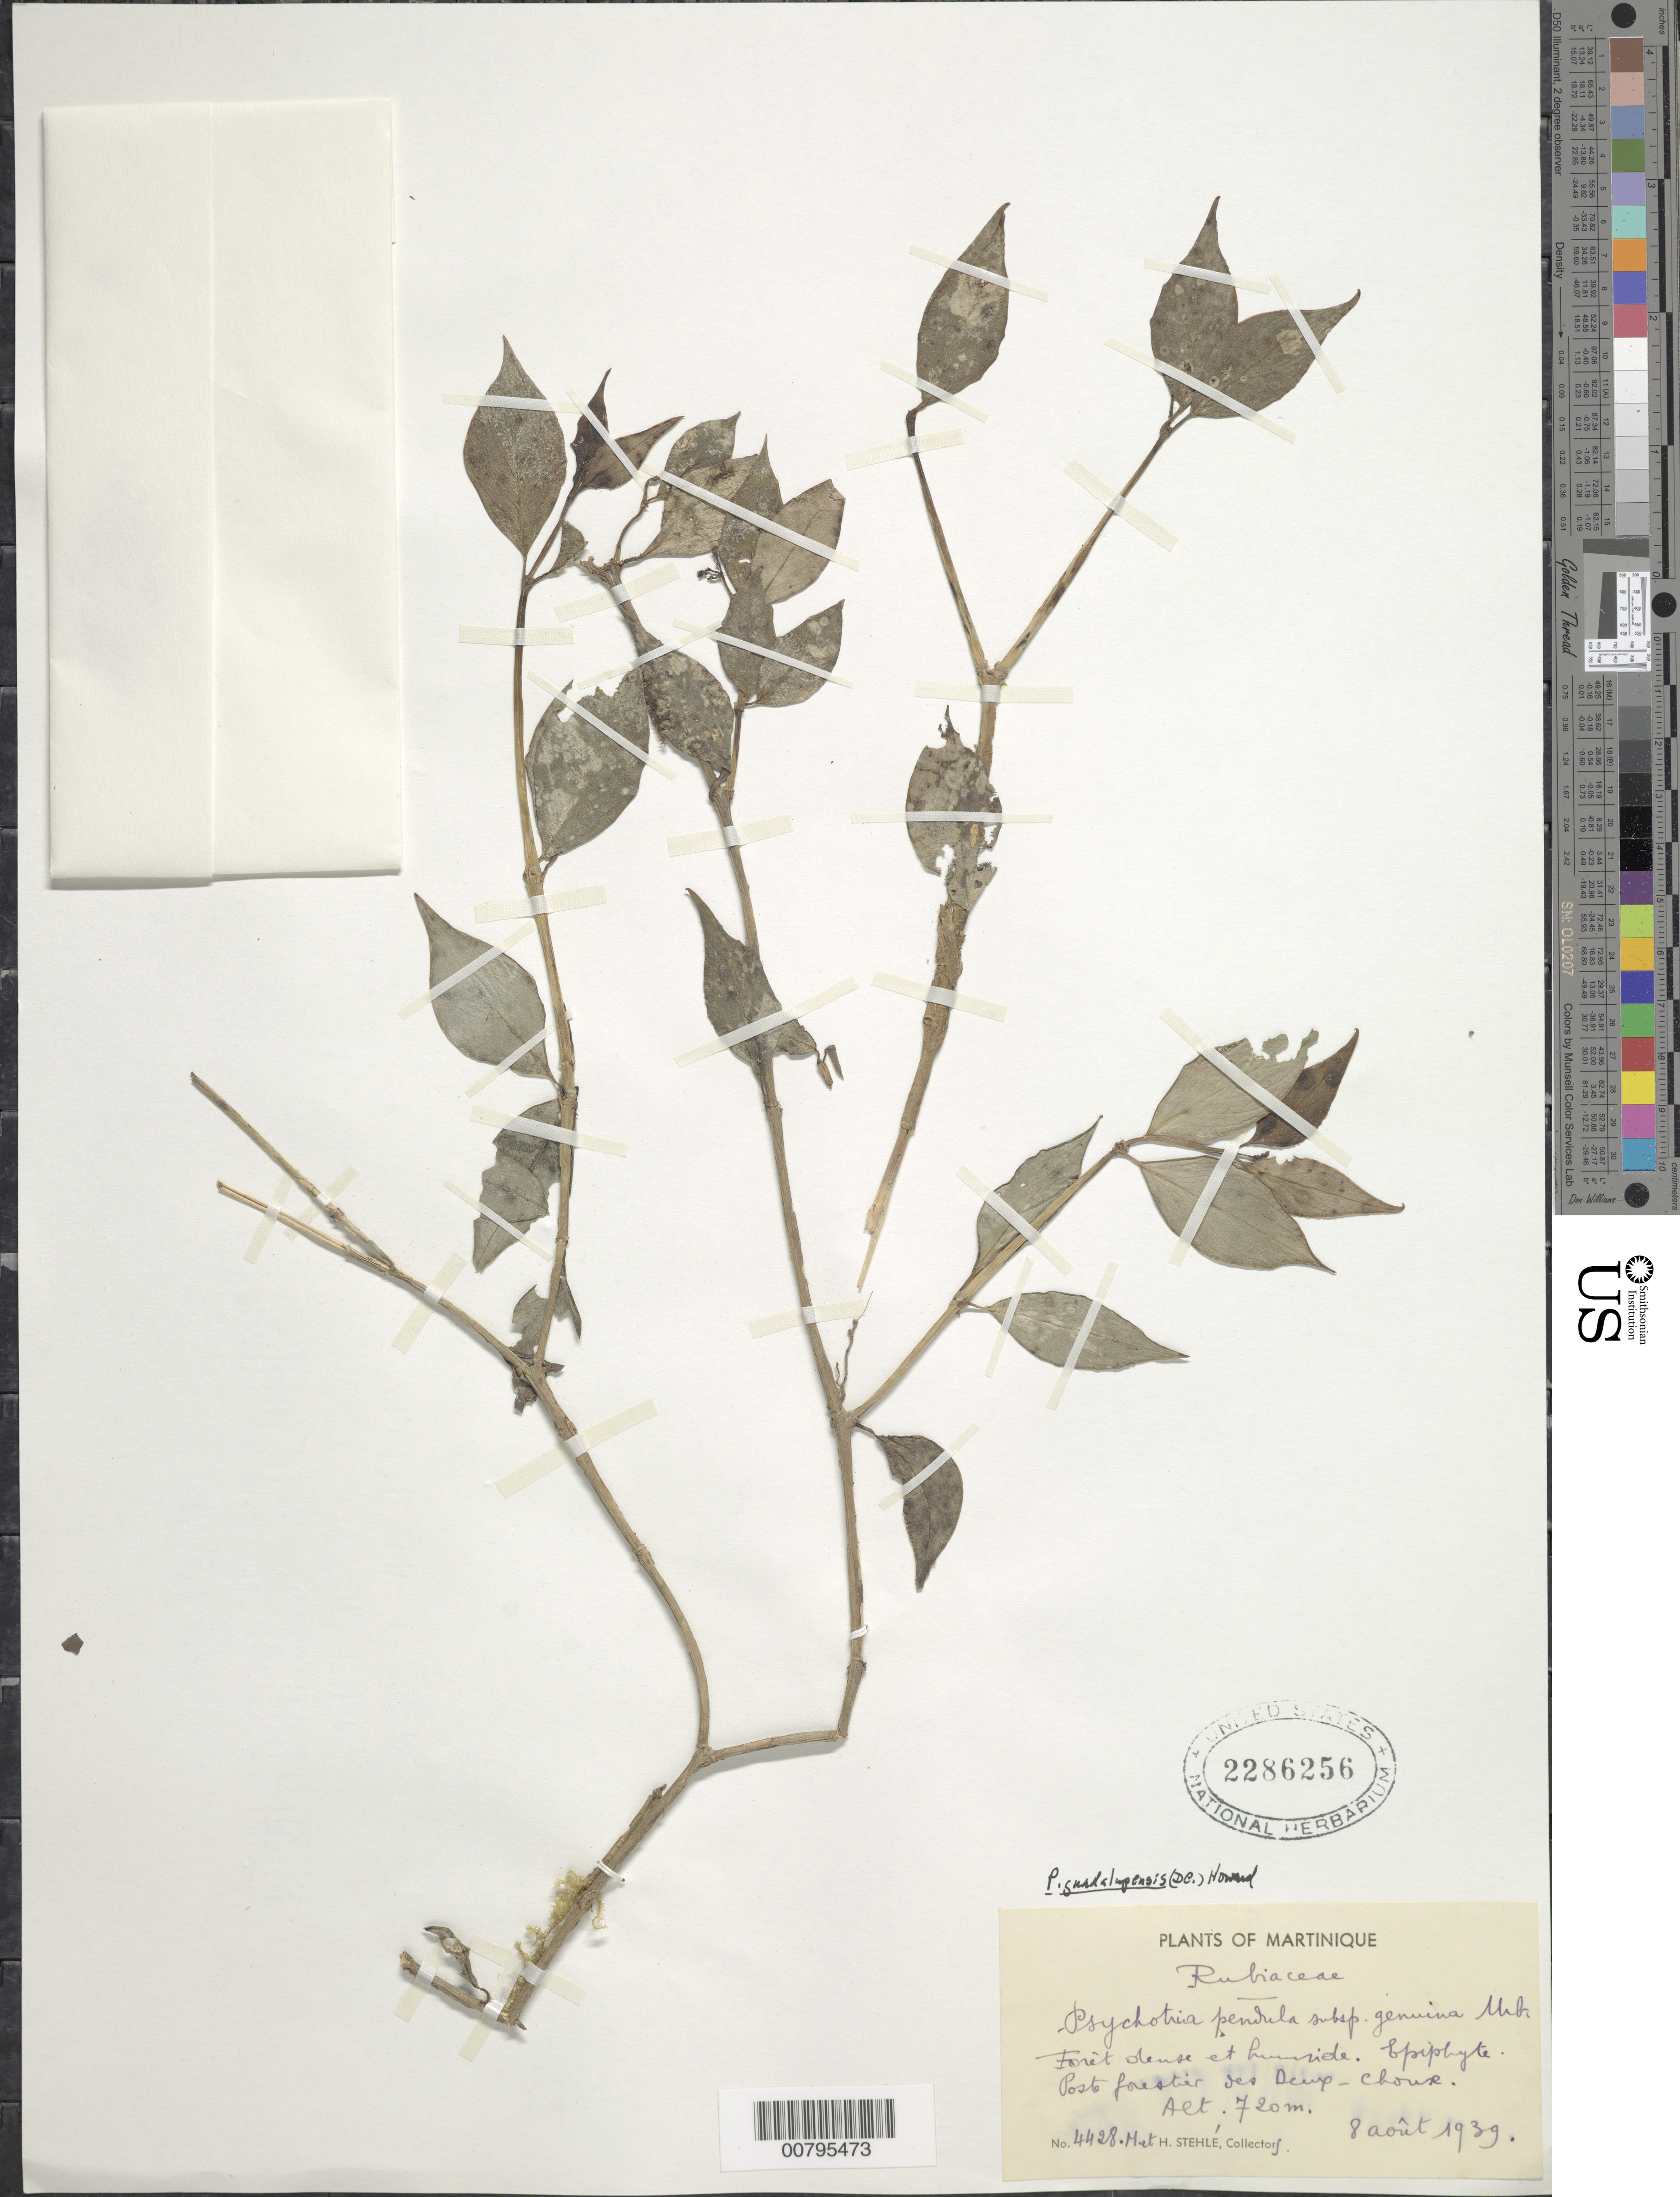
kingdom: Plantae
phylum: Tracheophyta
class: Magnoliopsida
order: Gentianales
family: Rubiaceae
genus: Notopleura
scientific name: Notopleura guadalupensis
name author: (DC.) C.M. Taylor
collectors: H. Stehlé & M. Stehlé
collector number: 4428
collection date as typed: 08 Aug 1939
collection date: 1939-08-08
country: Martinique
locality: Poste forestier des Deux-Choux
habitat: Rainforest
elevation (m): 720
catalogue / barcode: US 2286256